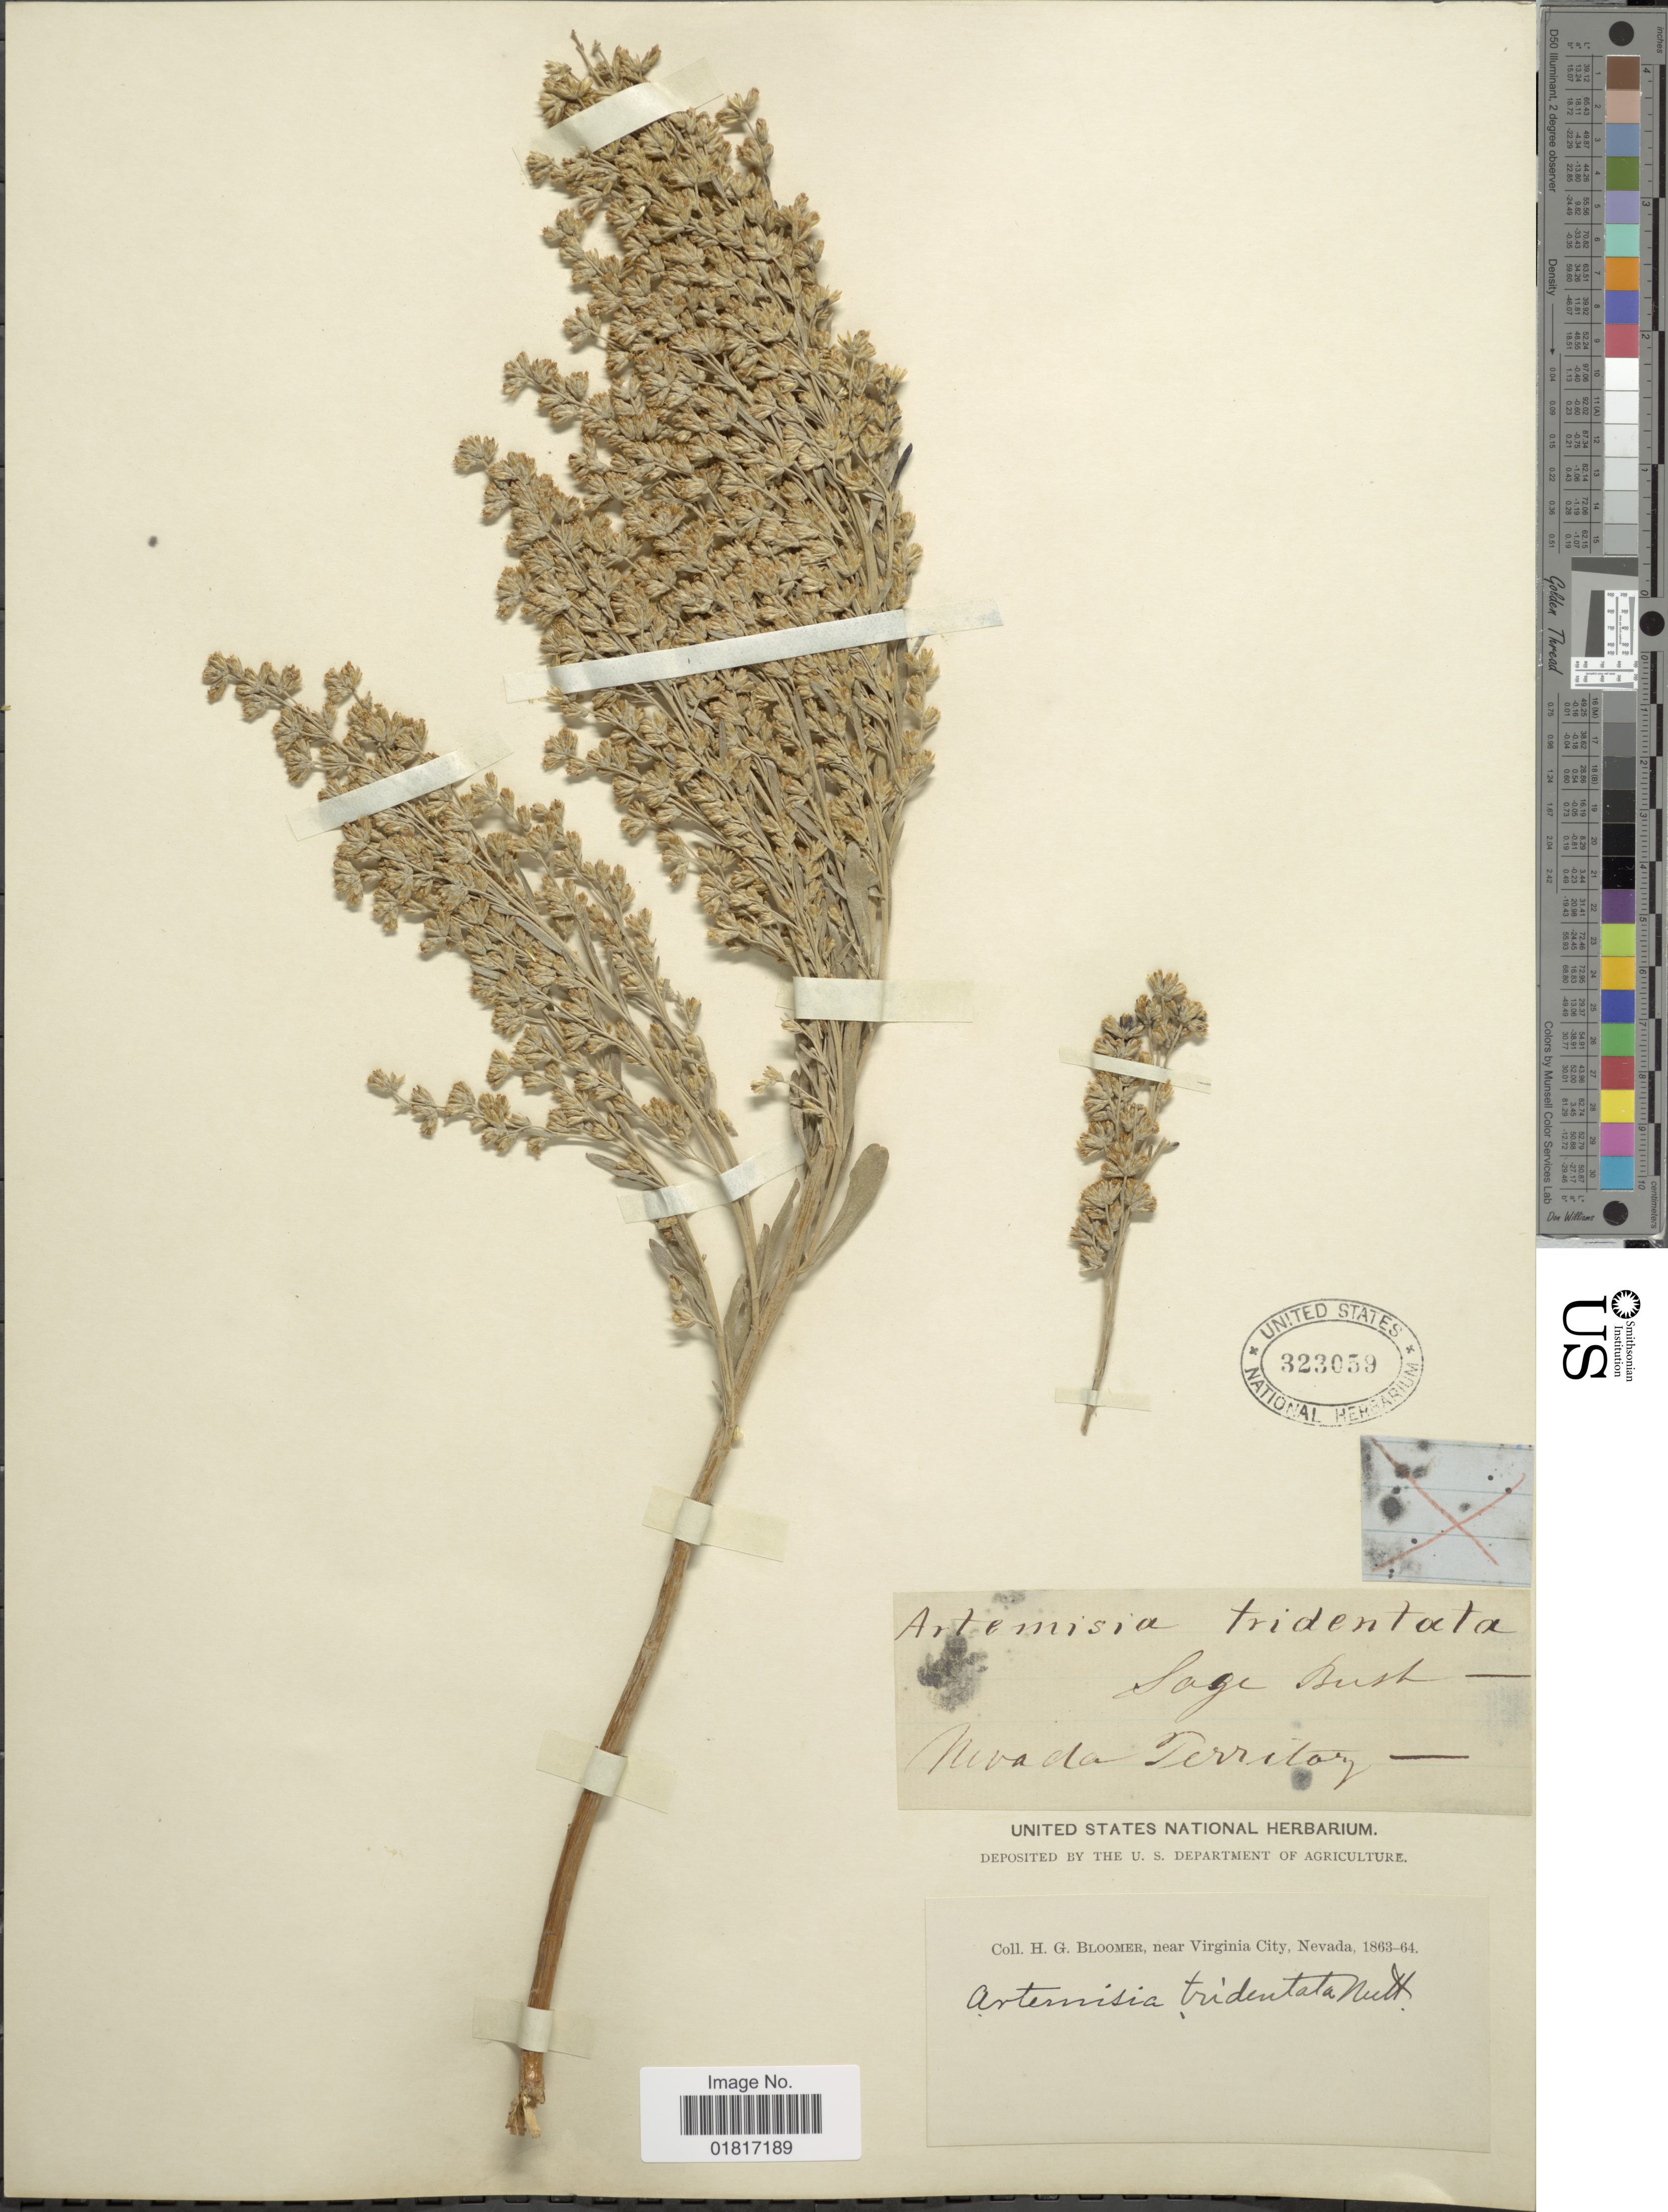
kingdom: Plantae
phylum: Tracheophyta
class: Magnoliopsida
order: Asterales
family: Asteraceae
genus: Artemisia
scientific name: Artemisia tridentata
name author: Nutt.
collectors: H. Bloomer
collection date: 1863/1864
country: United States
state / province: Nevada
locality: Near Virinia city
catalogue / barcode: US 323059